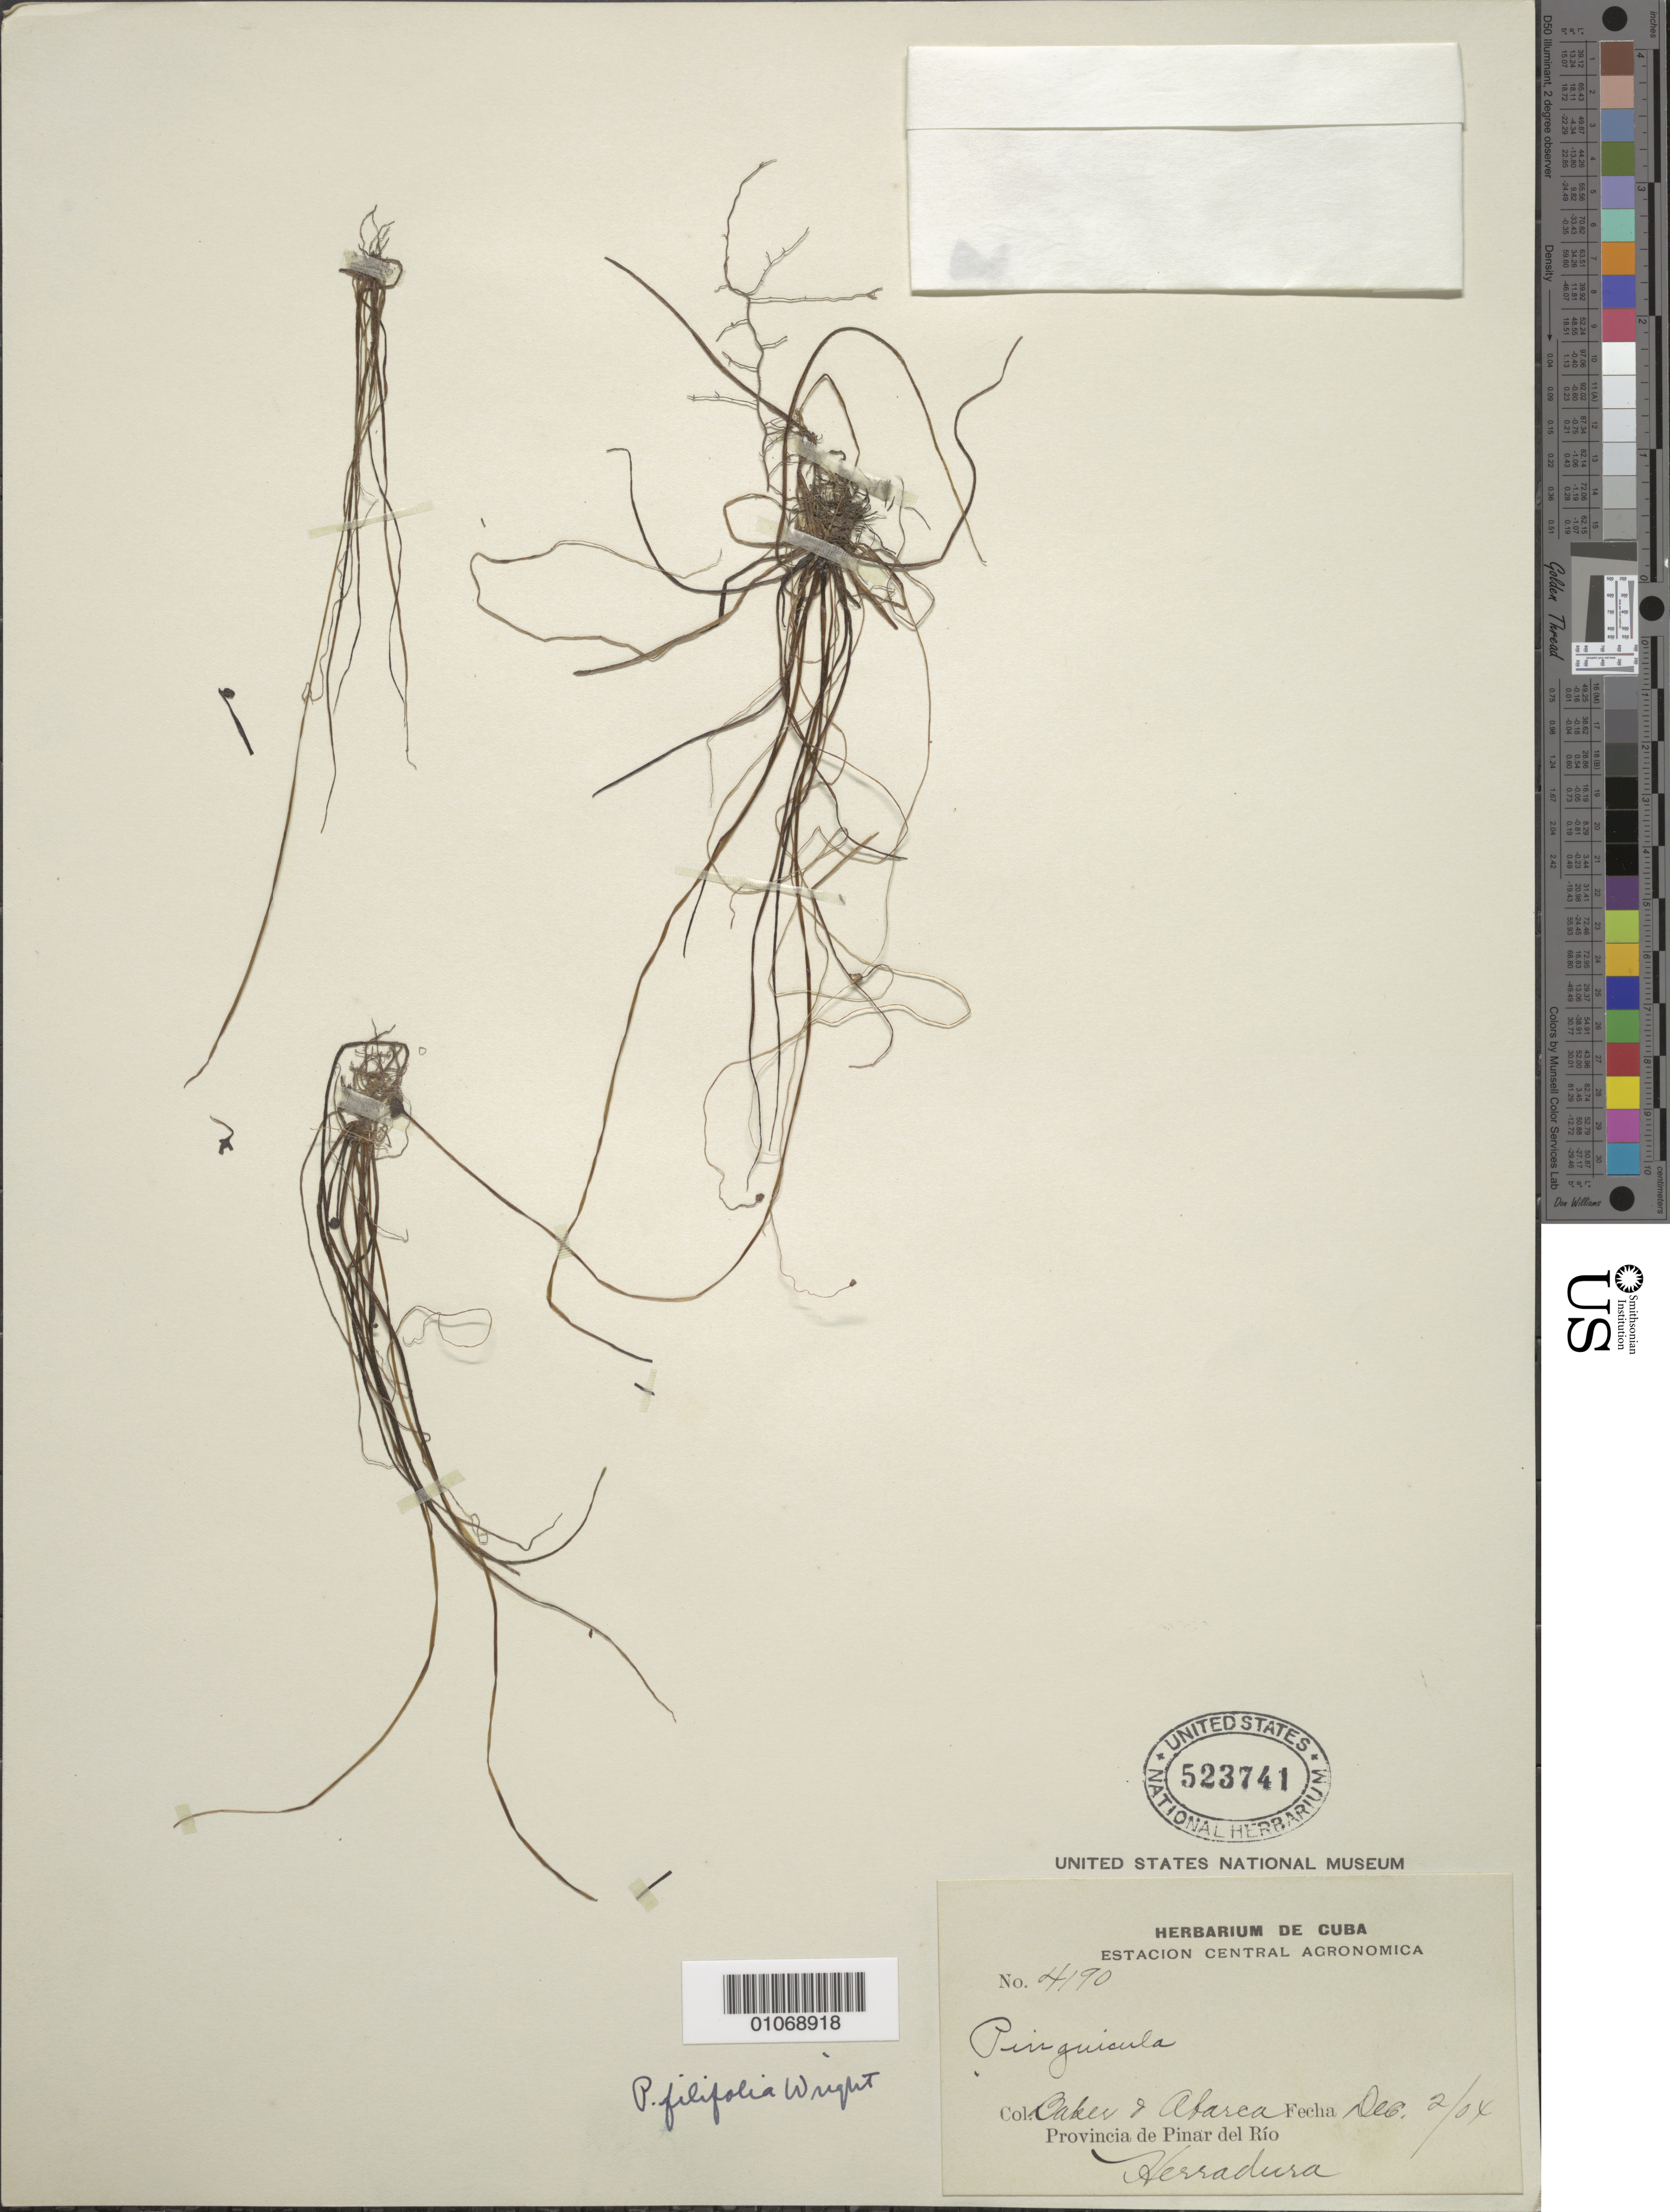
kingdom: Plantae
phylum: Tracheophyta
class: Magnoliopsida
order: Lamiales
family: Lentibulariaceae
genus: Pinguicula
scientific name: Pinguicula filifolia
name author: C. Wright ex Griseb.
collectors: C. F. Baker & M. Abarca y Vascquez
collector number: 4190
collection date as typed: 02 Dec 1904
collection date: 1904-12-02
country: Cuba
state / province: Pinar del Rio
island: Cuba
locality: Herradura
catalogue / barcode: US 523741